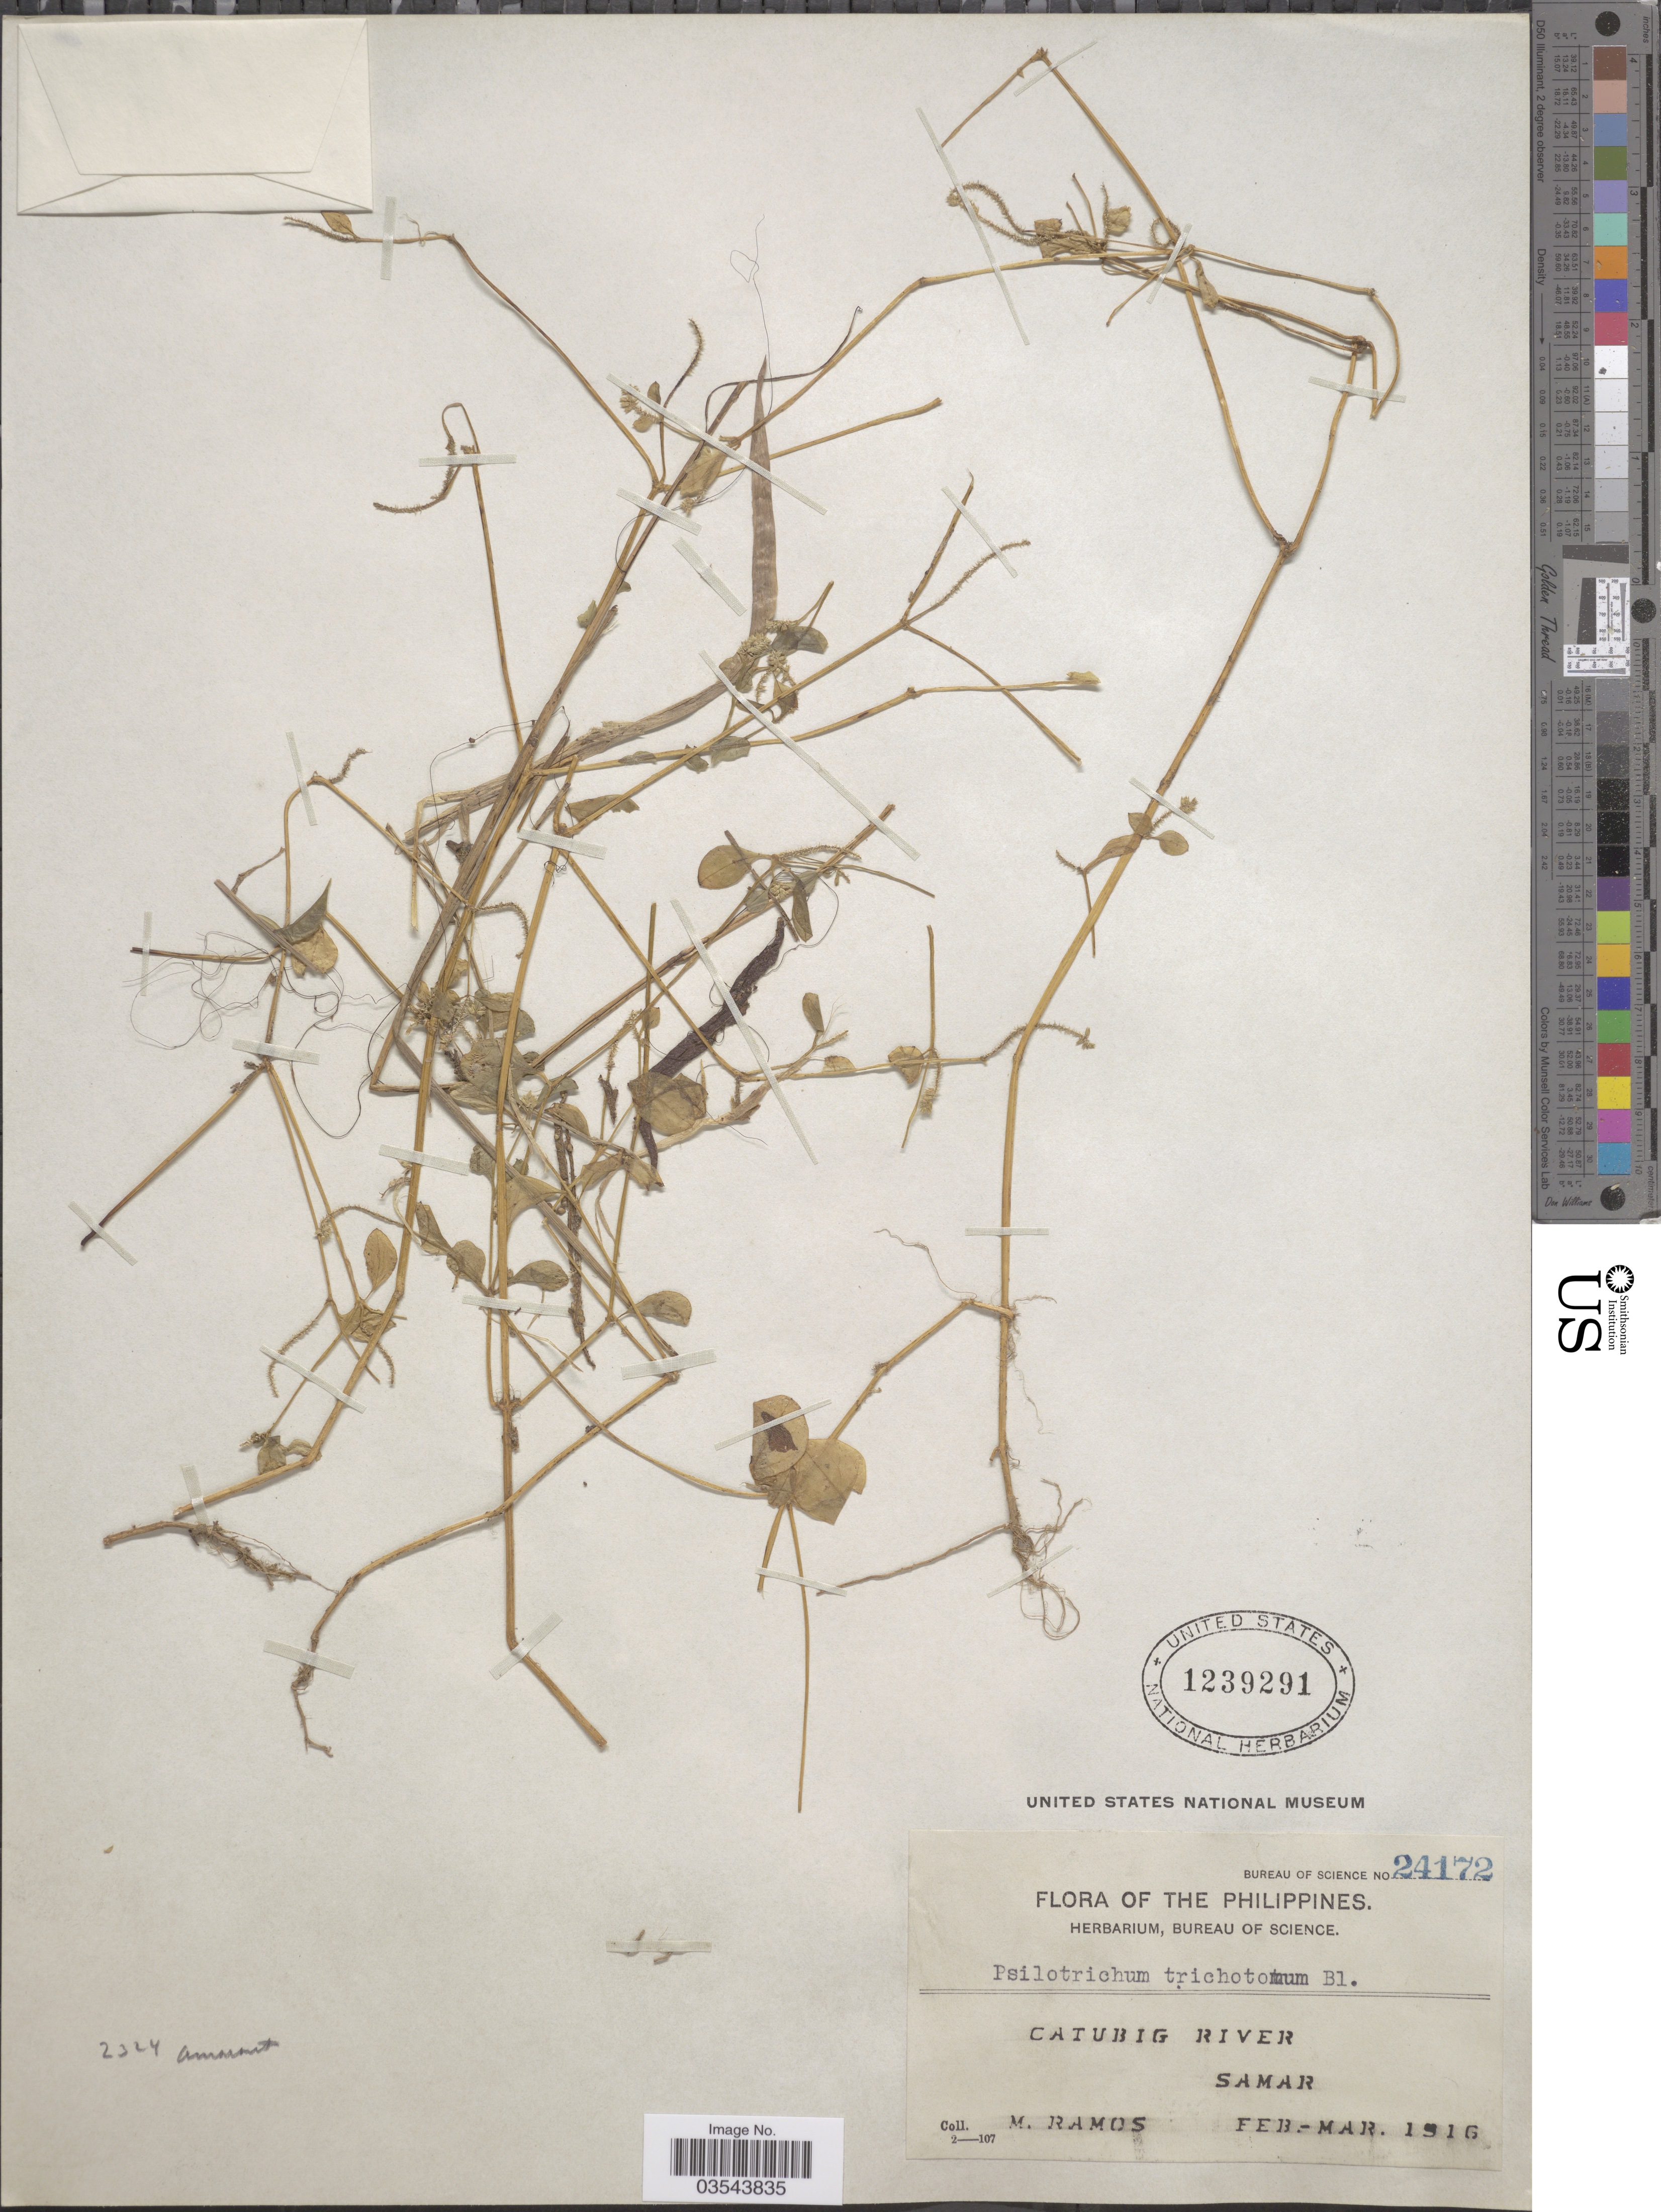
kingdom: Plantae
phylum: Tracheophyta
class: Magnoliopsida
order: Caryophyllales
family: Amaranthaceae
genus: Psilotrichum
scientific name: Psilotrichum trichotomum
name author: Blume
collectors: M. Ramos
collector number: Bureau of Science 24172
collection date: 1916-02/1916-03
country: Philippines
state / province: Eastern Visayas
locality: Catubig River, Samar.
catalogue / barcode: US 1239291